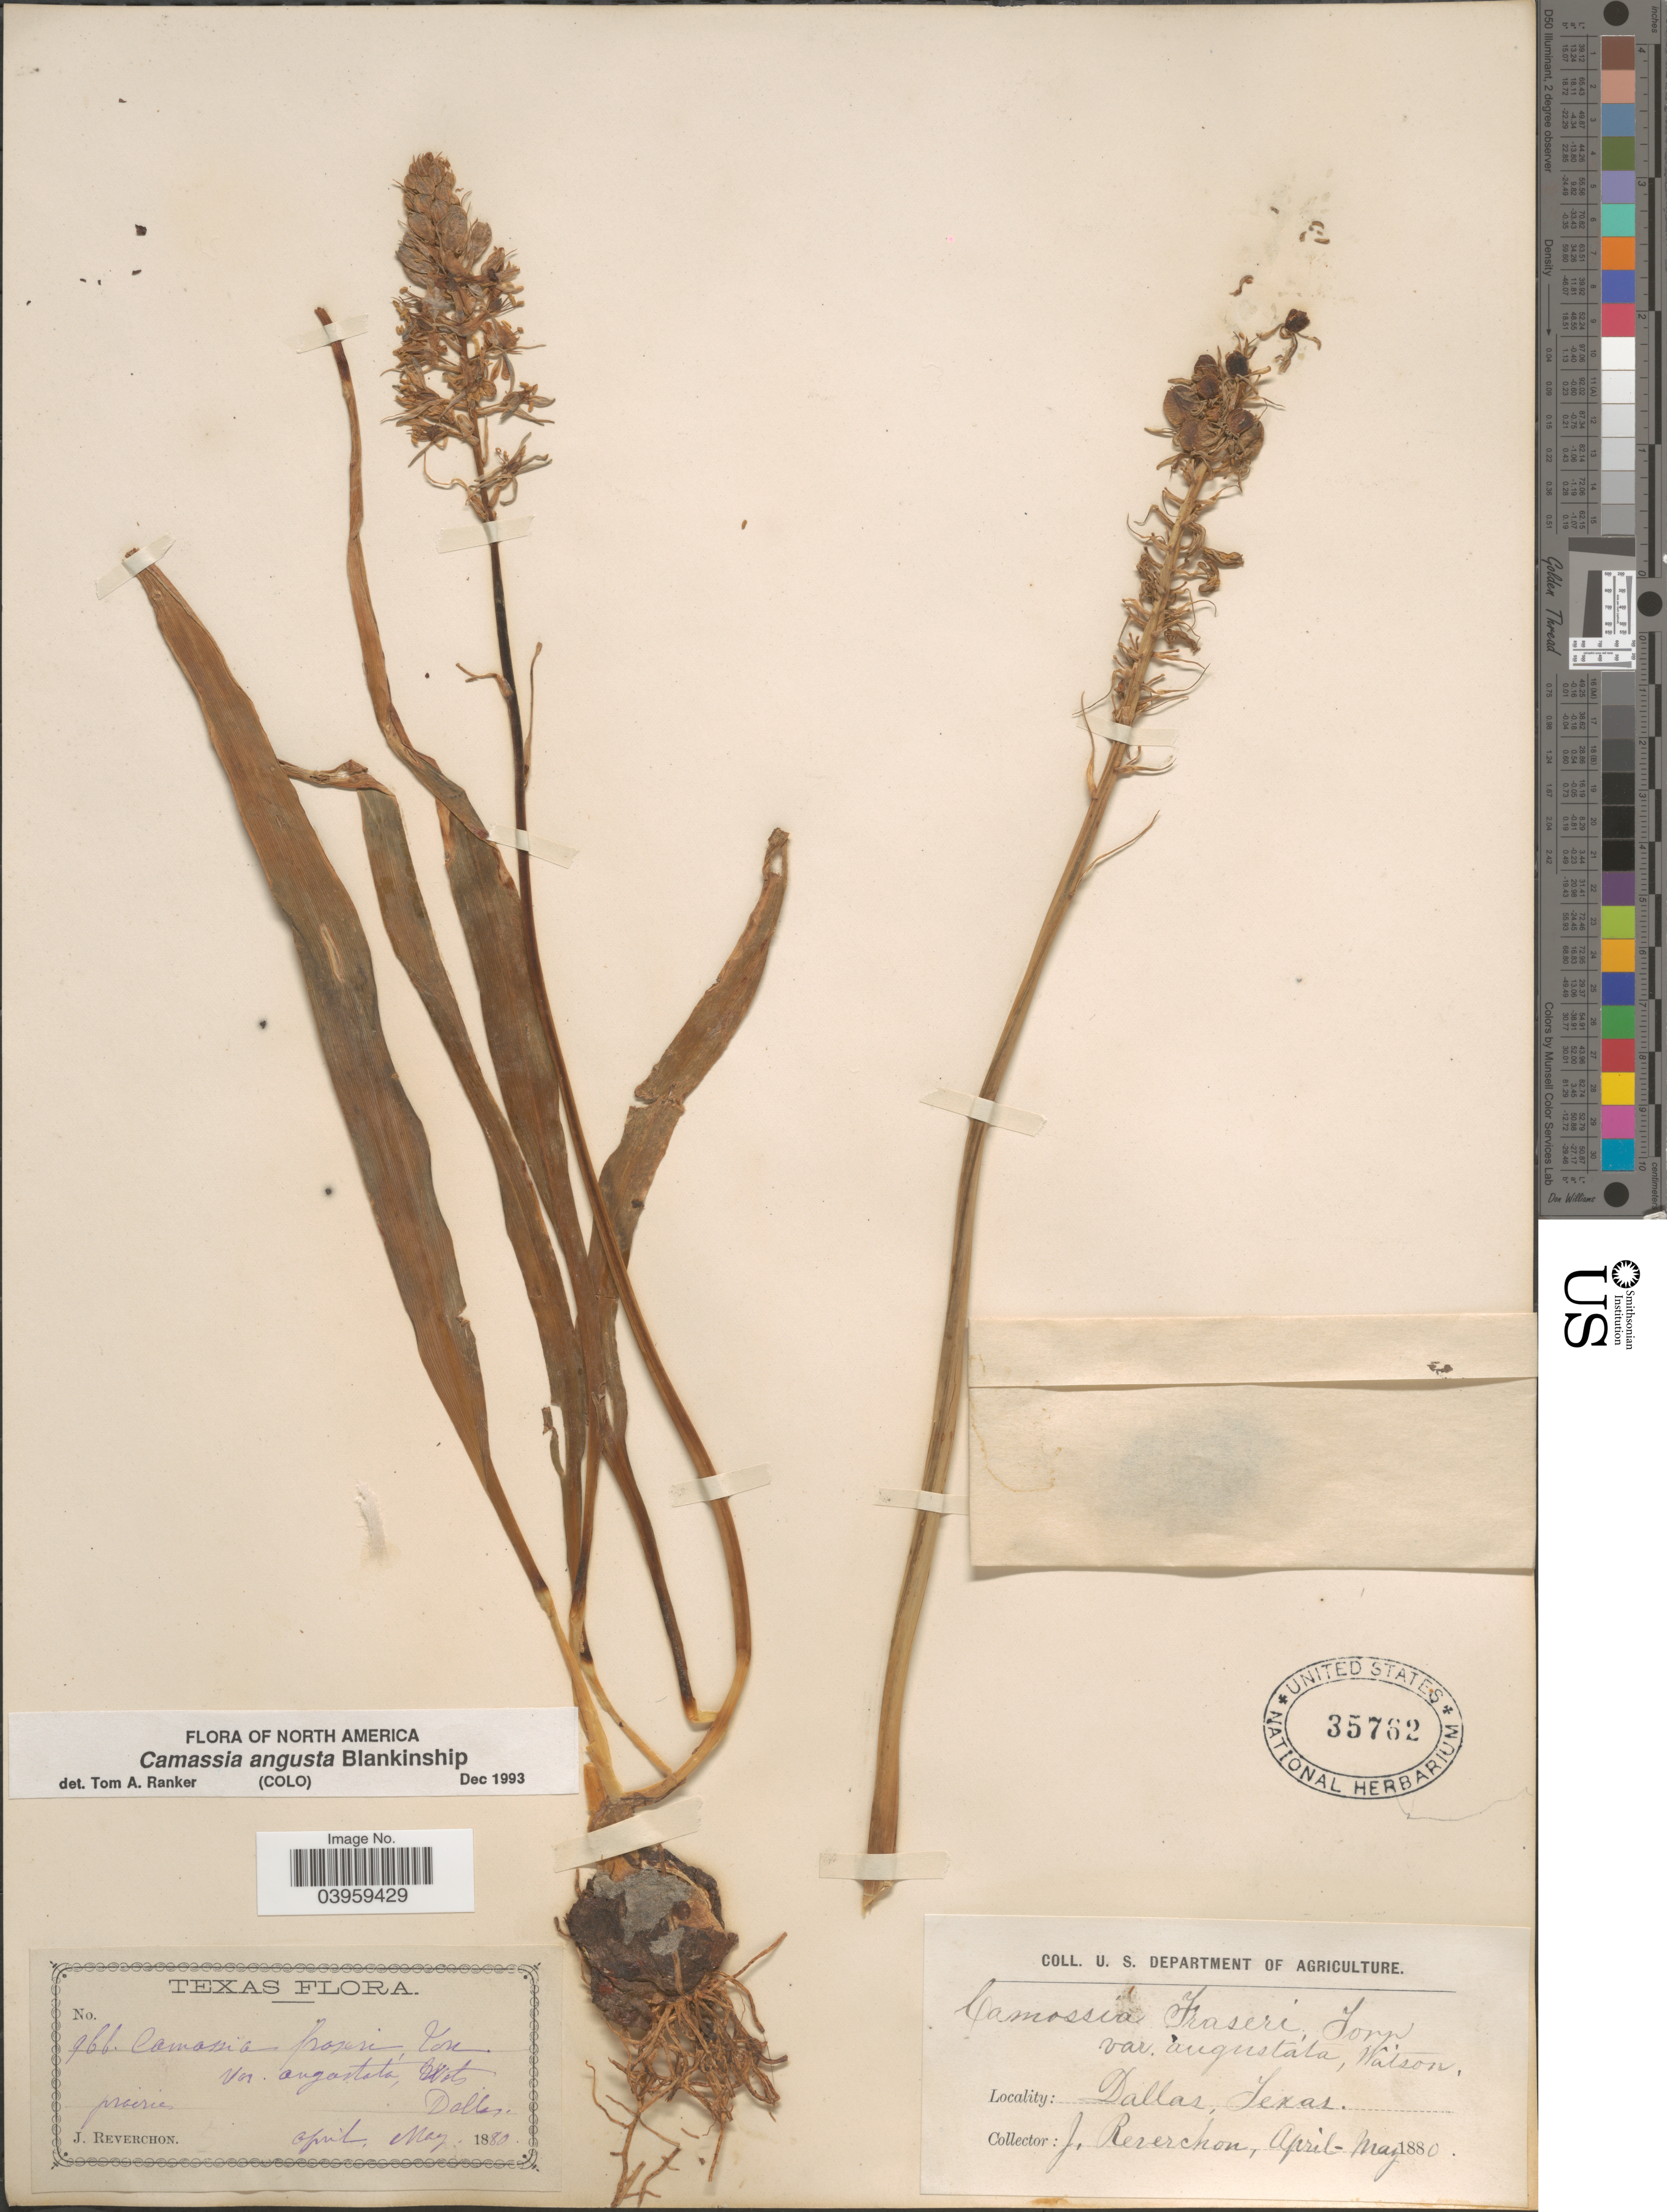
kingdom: Plantae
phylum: Tracheophyta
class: Liliopsida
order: Asparagales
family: Asparagaceae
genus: Camassia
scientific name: Camassia angusta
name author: (Engelm.) Blank.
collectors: J. Reverchon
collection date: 1880-04/1880-05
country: United States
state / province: Texas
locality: Dallas.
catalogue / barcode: US 35762